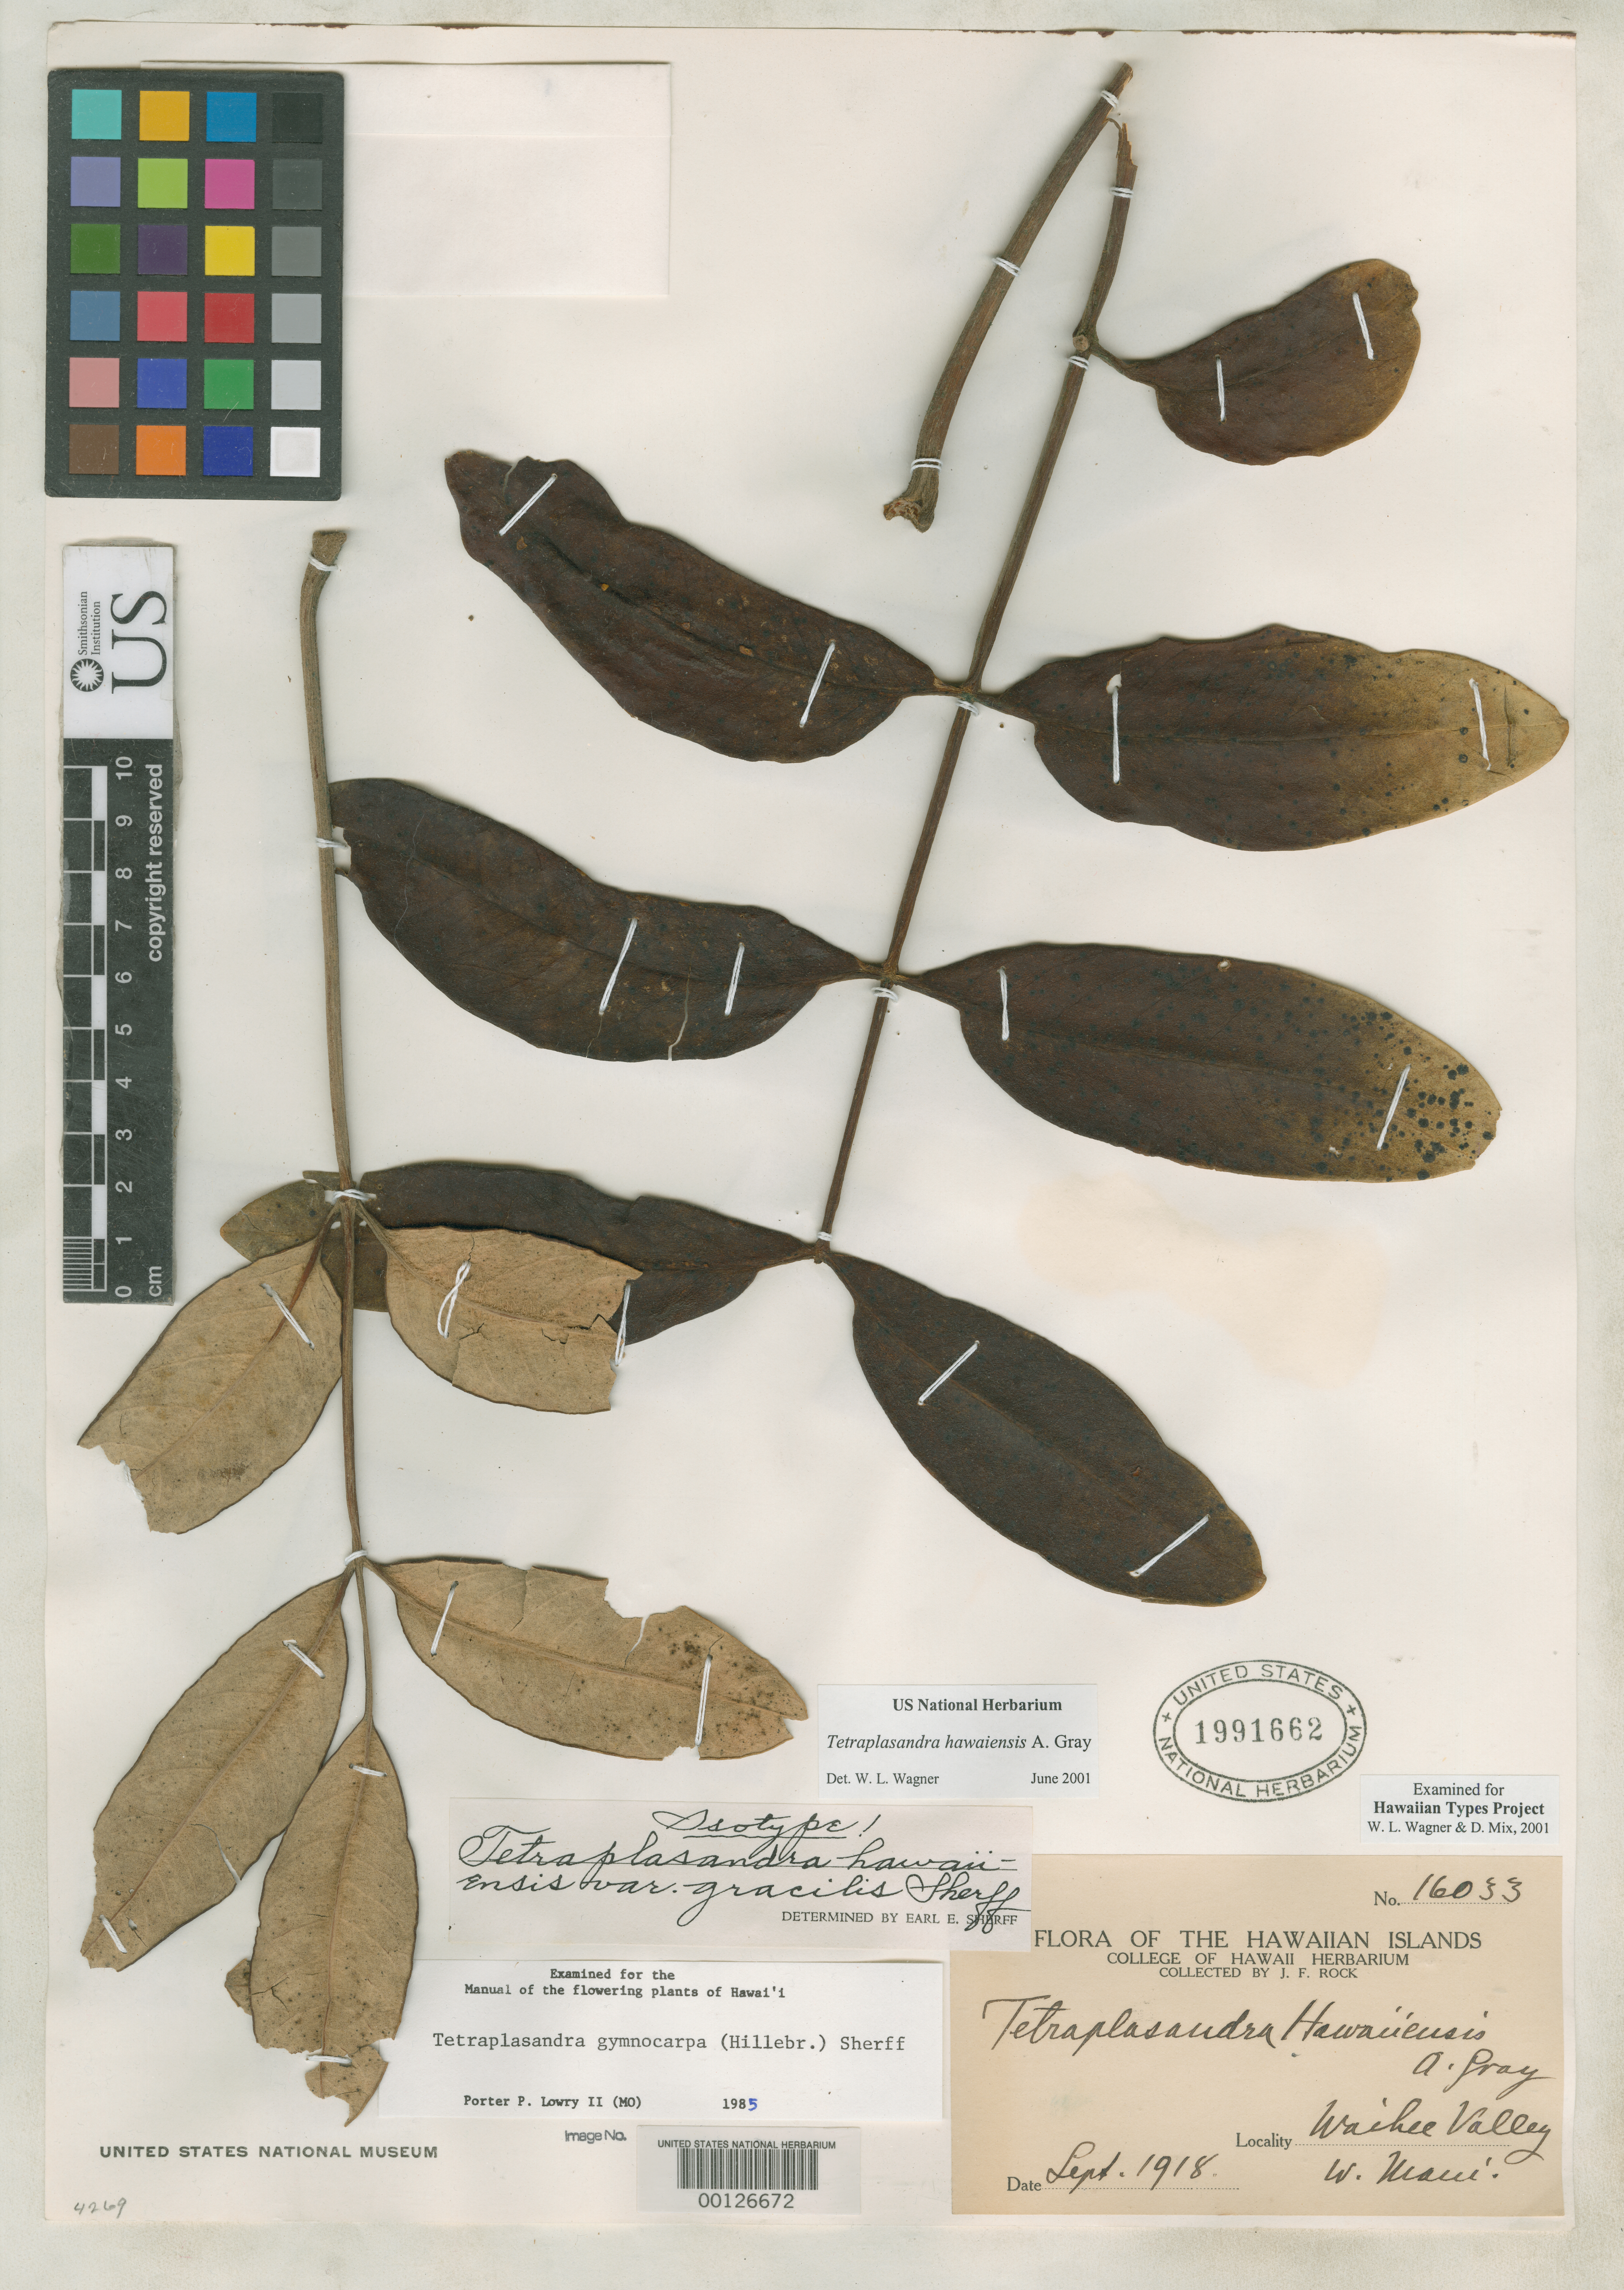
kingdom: Plantae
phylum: Tracheophyta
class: Magnoliopsida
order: Apiales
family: Araliaceae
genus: Tetraplasandra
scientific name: Tetraplasandra hawaiiensis var. gracilis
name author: Sherff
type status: Isotype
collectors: J. F. Rock & T. Hashimoto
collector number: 16033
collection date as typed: Sep 1918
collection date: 1918-09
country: United States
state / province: Hawaii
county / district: Maui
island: Maui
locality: Western Maui, Waihee Valley.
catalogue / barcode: US 1991662